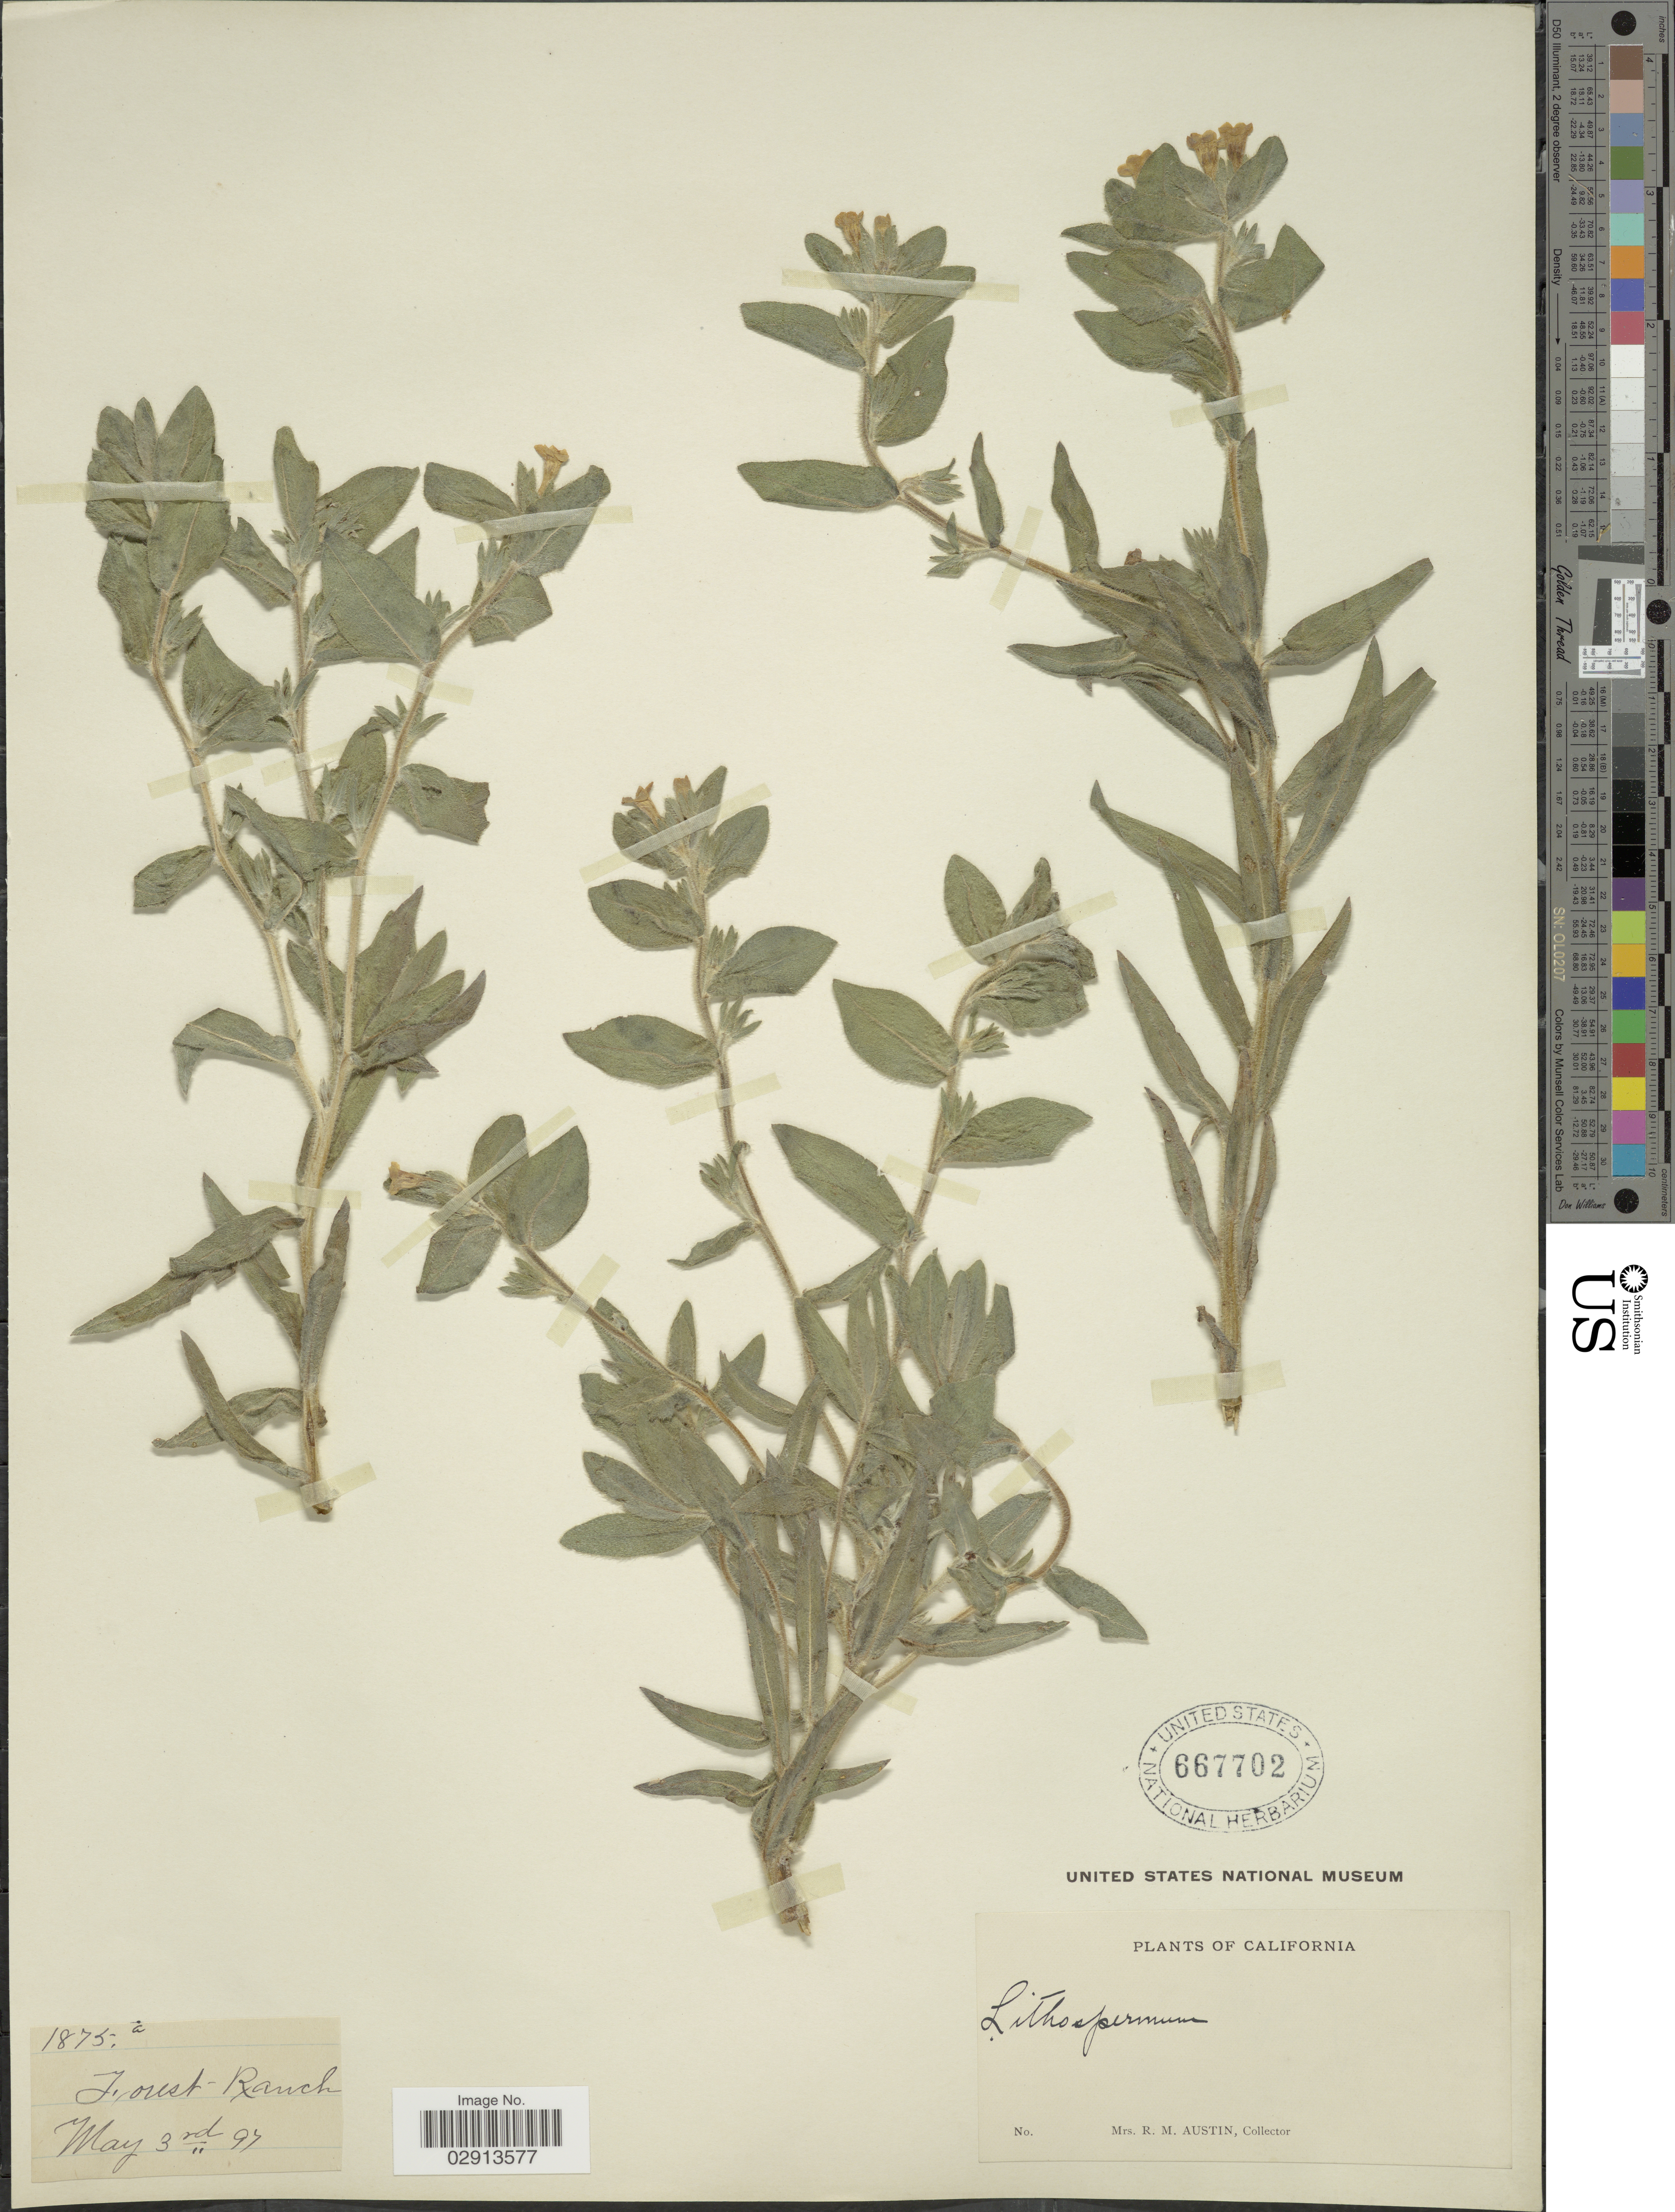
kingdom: Plantae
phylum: Tracheophyta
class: Magnoliopsida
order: Boraginales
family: Boraginaceae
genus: Lithospermum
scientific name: Lithospermum californicum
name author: A. Gray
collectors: R. Austin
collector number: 1875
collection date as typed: Transcribed d/m/y: 3/5/97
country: United States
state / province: California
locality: Forest Ranch.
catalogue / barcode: US 667702